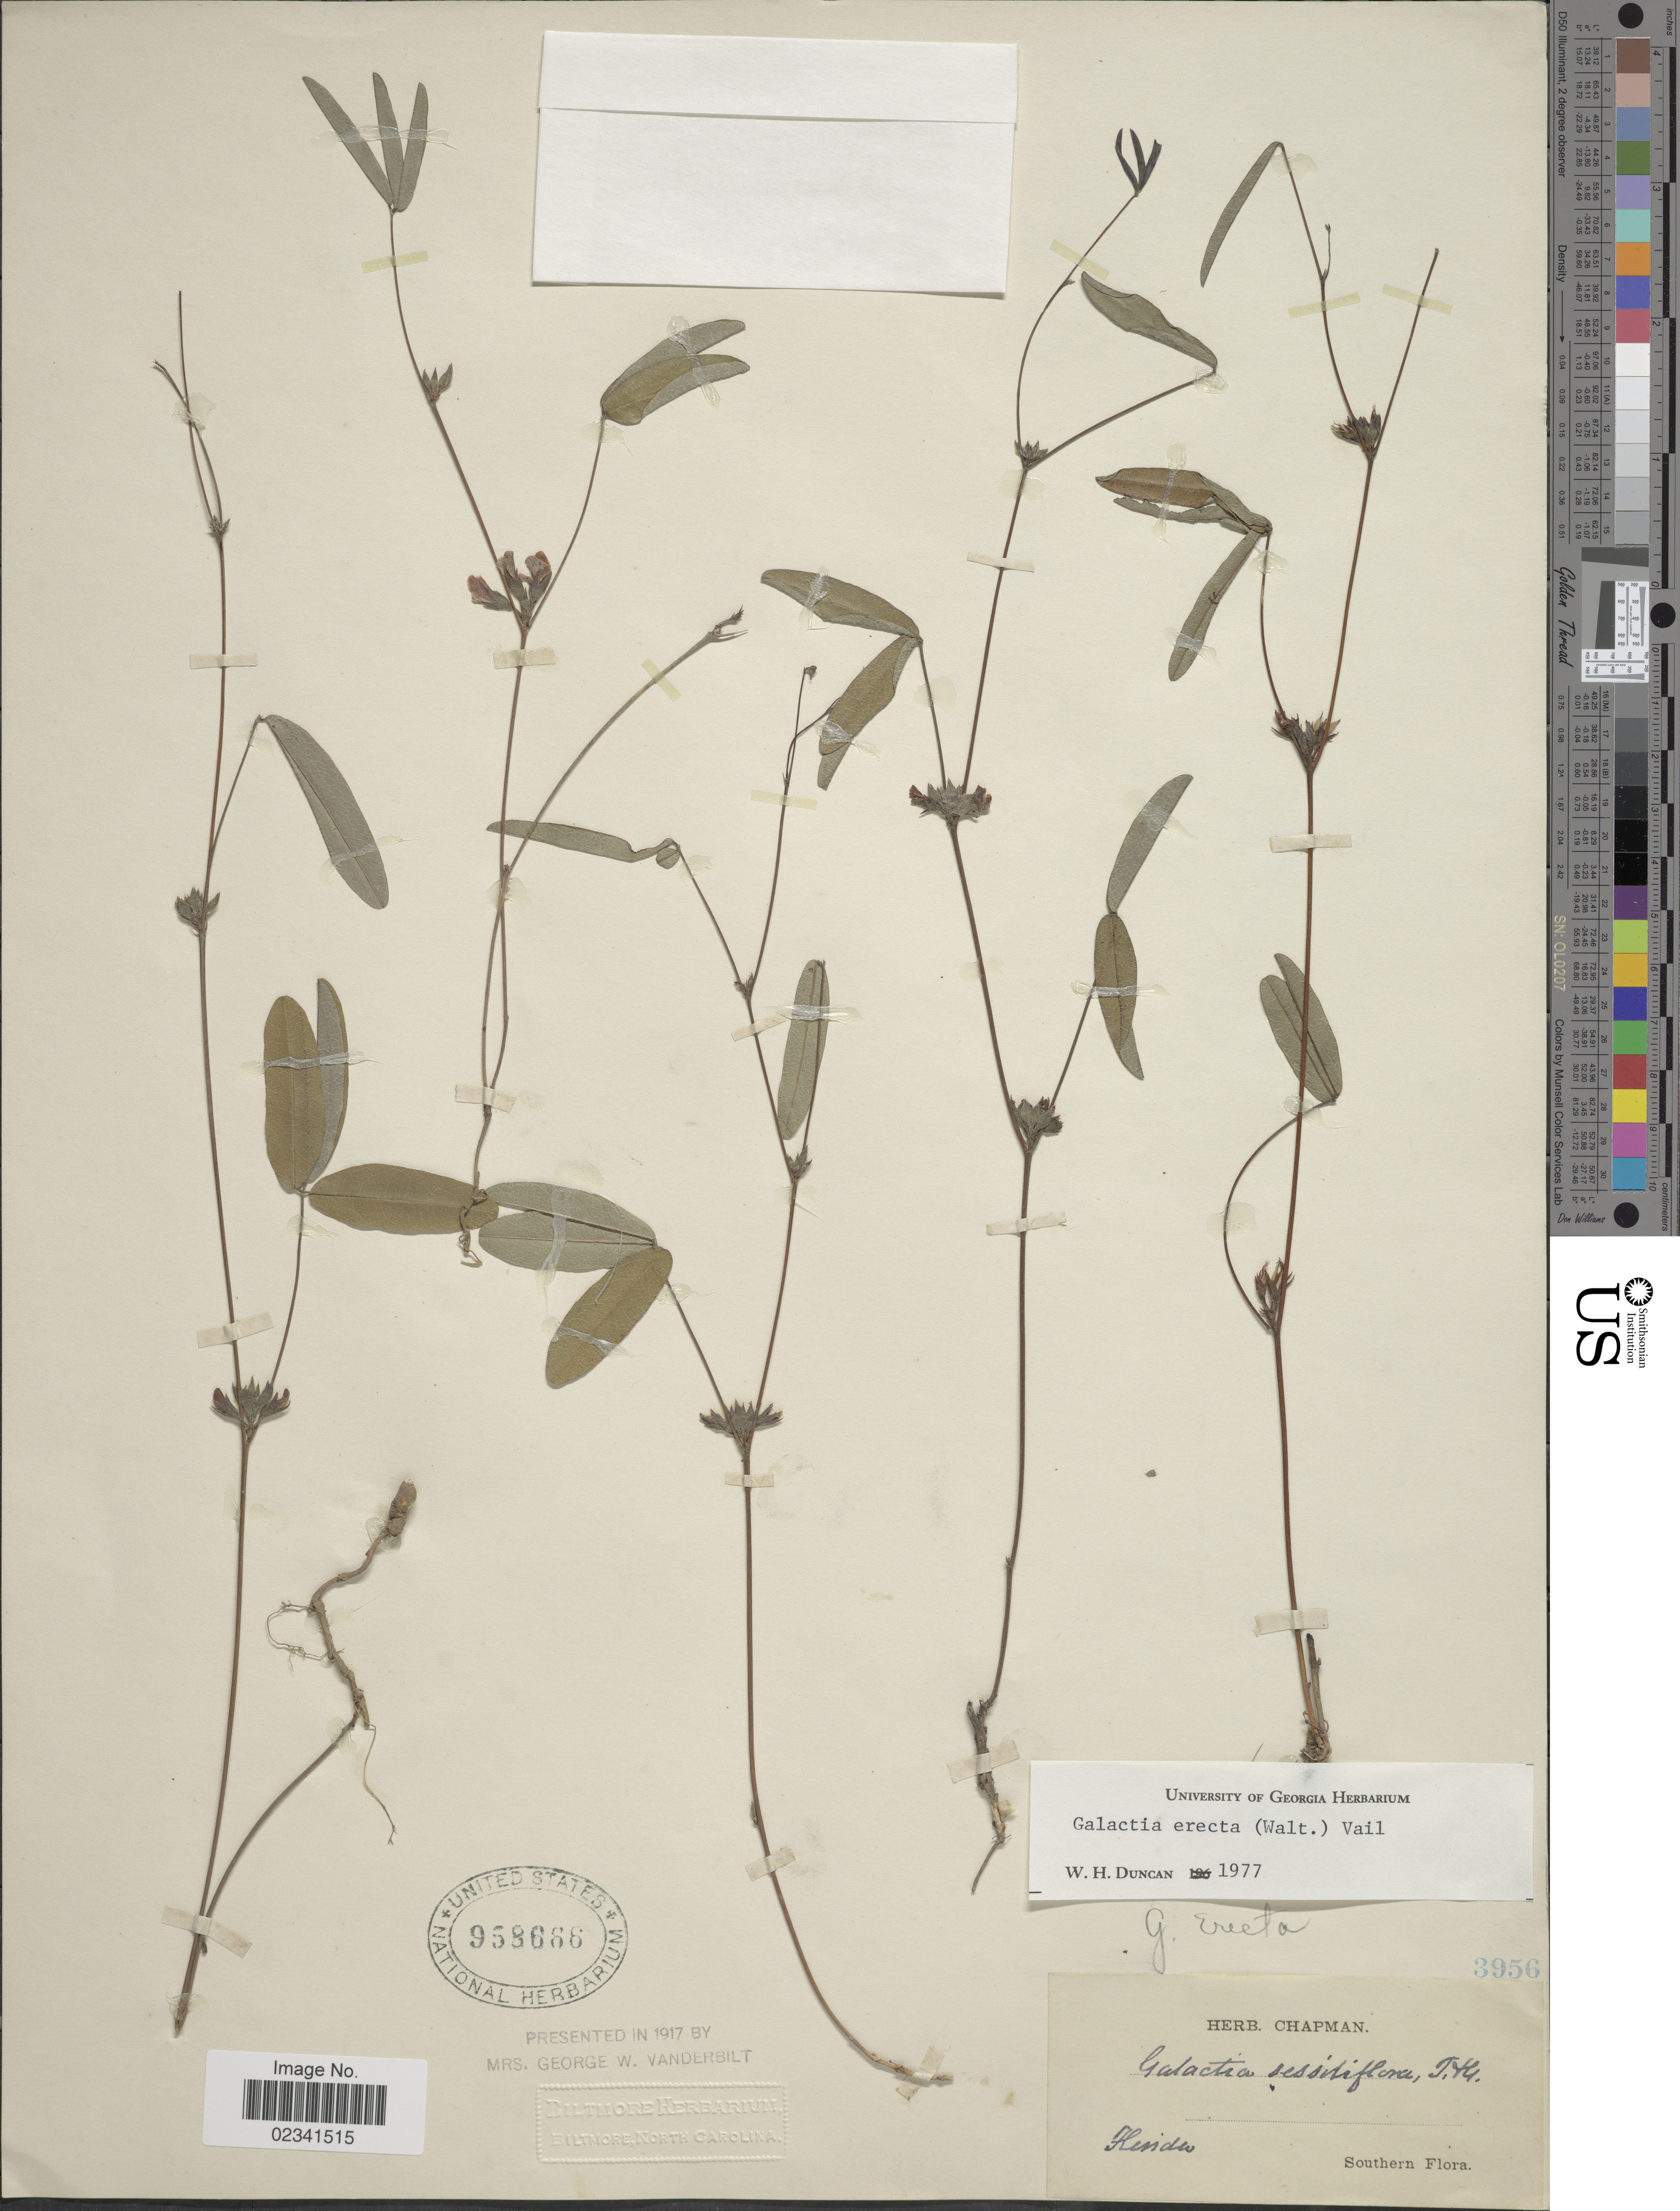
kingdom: Plantae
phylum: Tracheophyta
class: Magnoliopsida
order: Fabales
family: Fabaceae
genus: Galactia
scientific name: Galactia erecta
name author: (Walter) Vail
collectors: ex herb. Chapman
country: United States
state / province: Florida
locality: Southern Flora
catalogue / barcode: US 958666